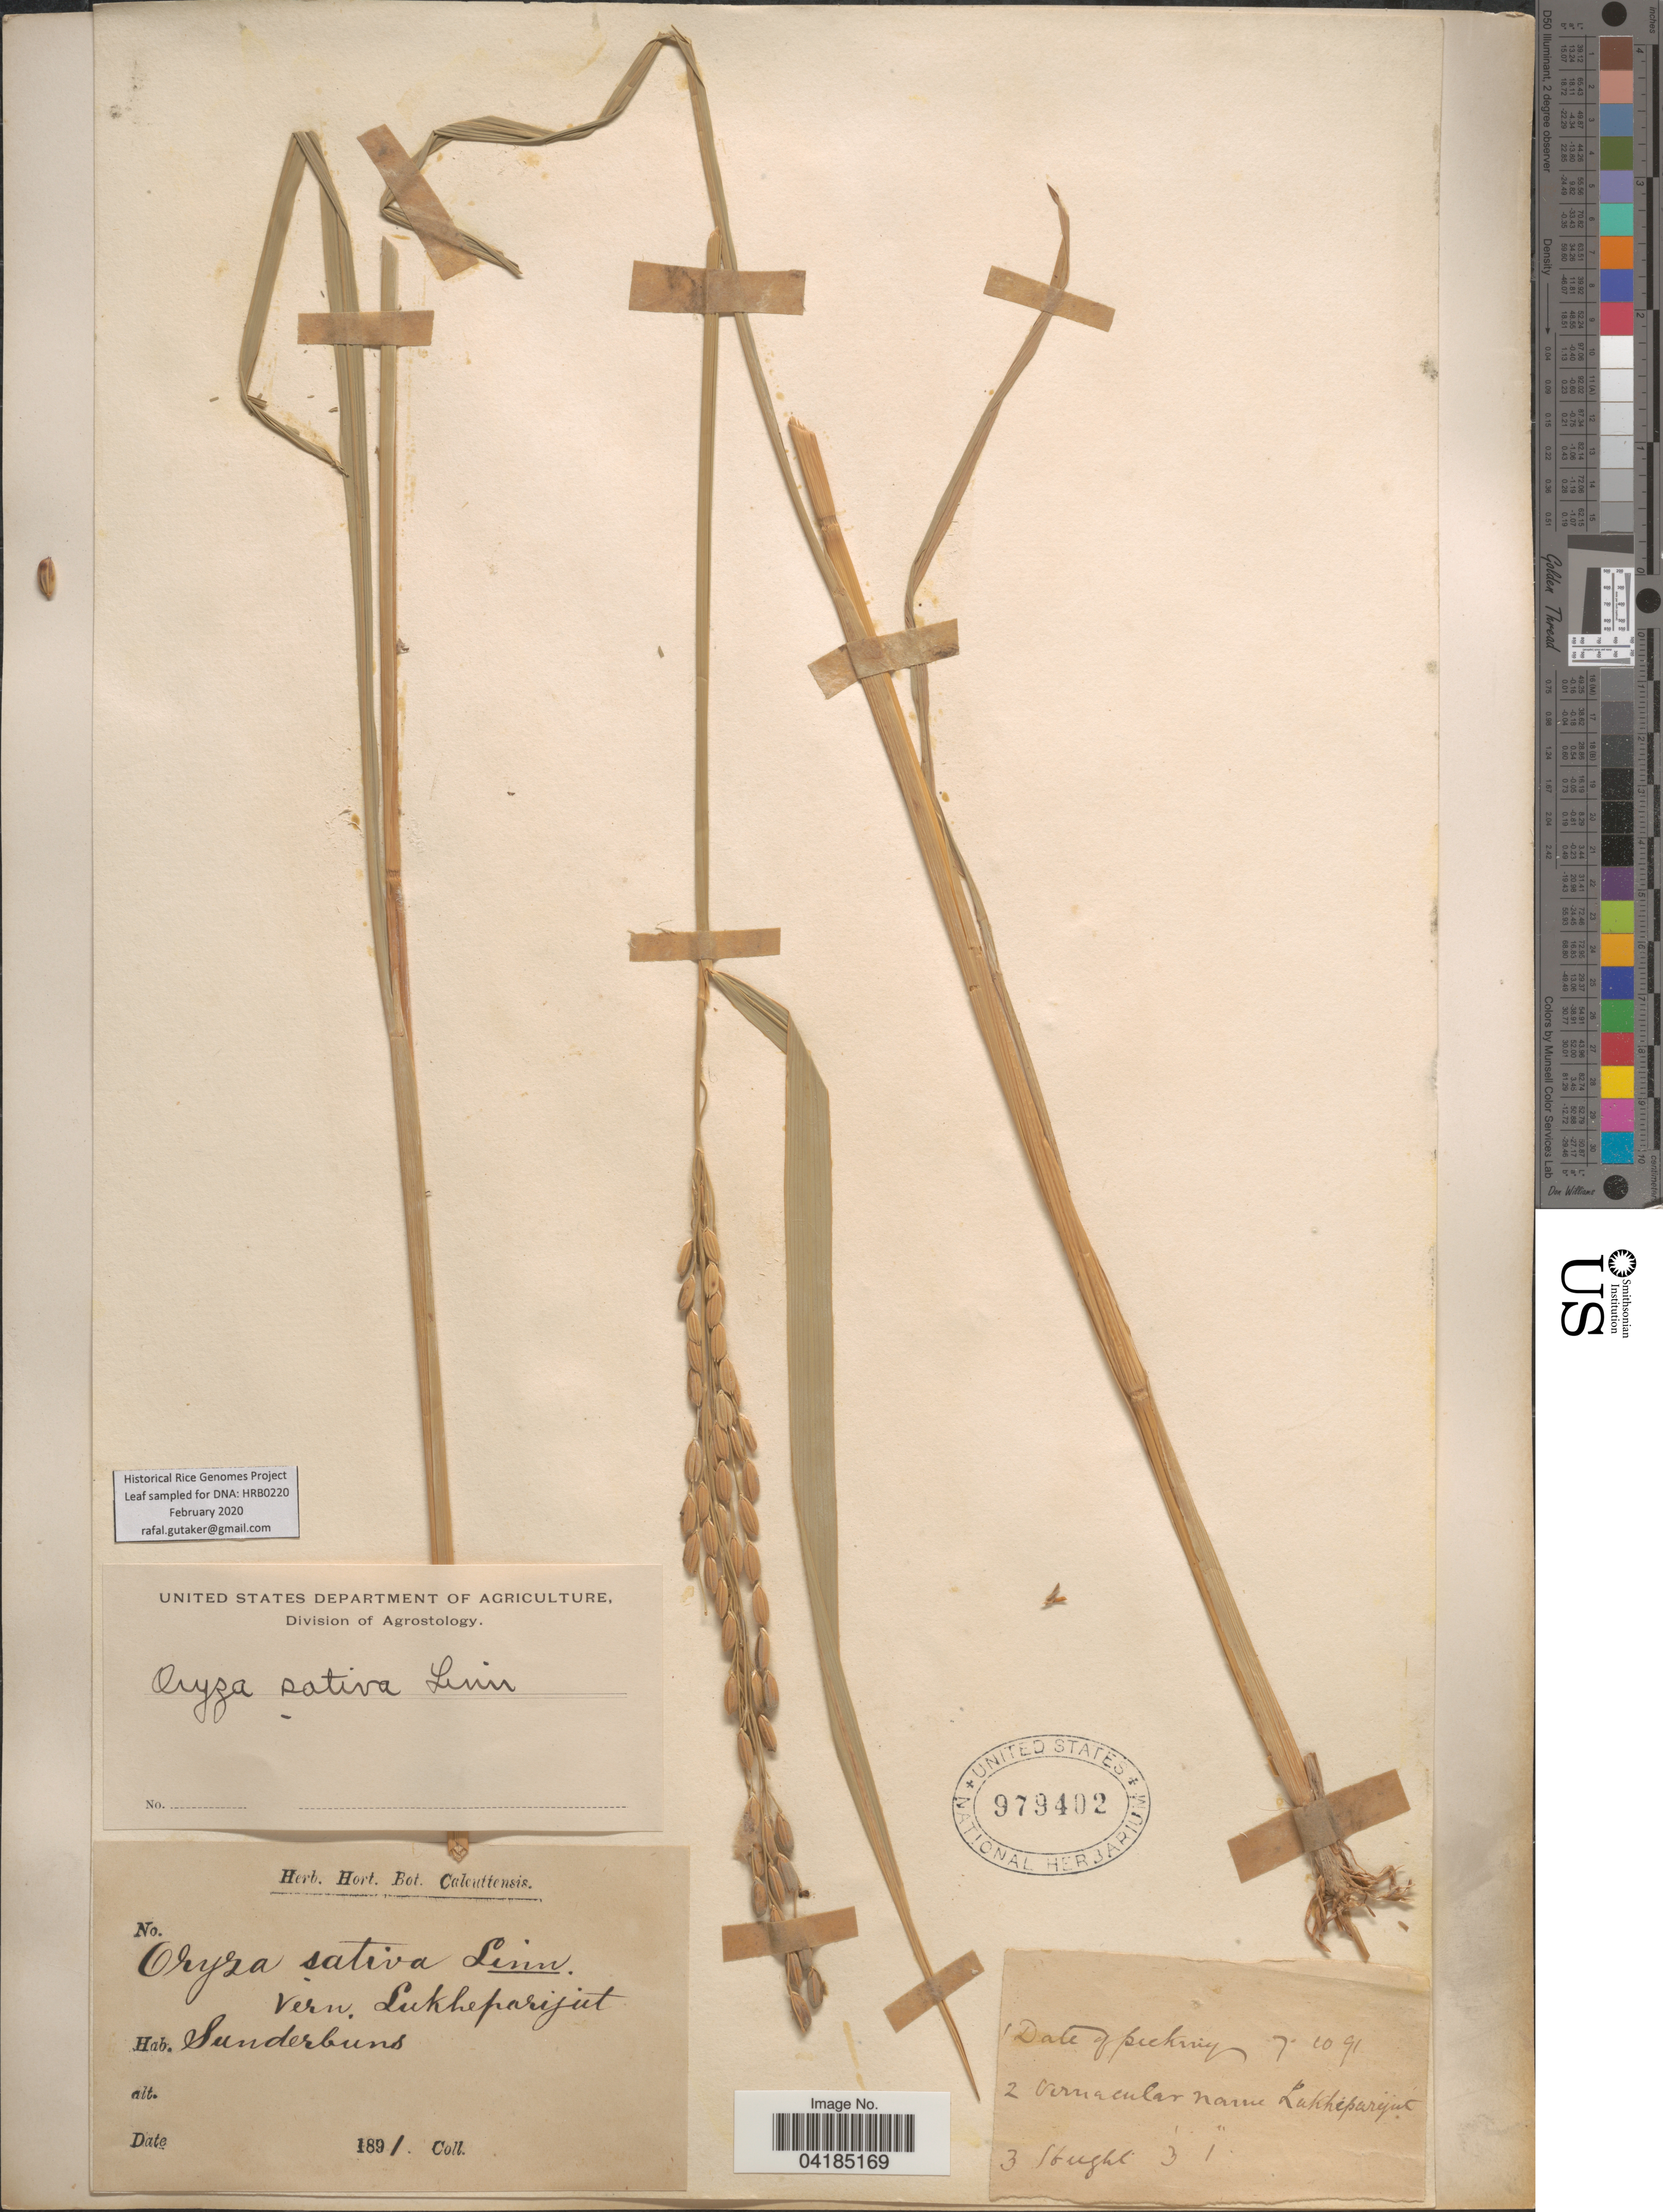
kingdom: Plantae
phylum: Tracheophyta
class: Liliopsida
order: Poales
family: Poaceae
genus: Oryza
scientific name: Oryza sativa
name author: L.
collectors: ex Herb. Hort. Bot. Calcuttensis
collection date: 1891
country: India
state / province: West Bengal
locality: Sunderbuns.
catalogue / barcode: US 979402